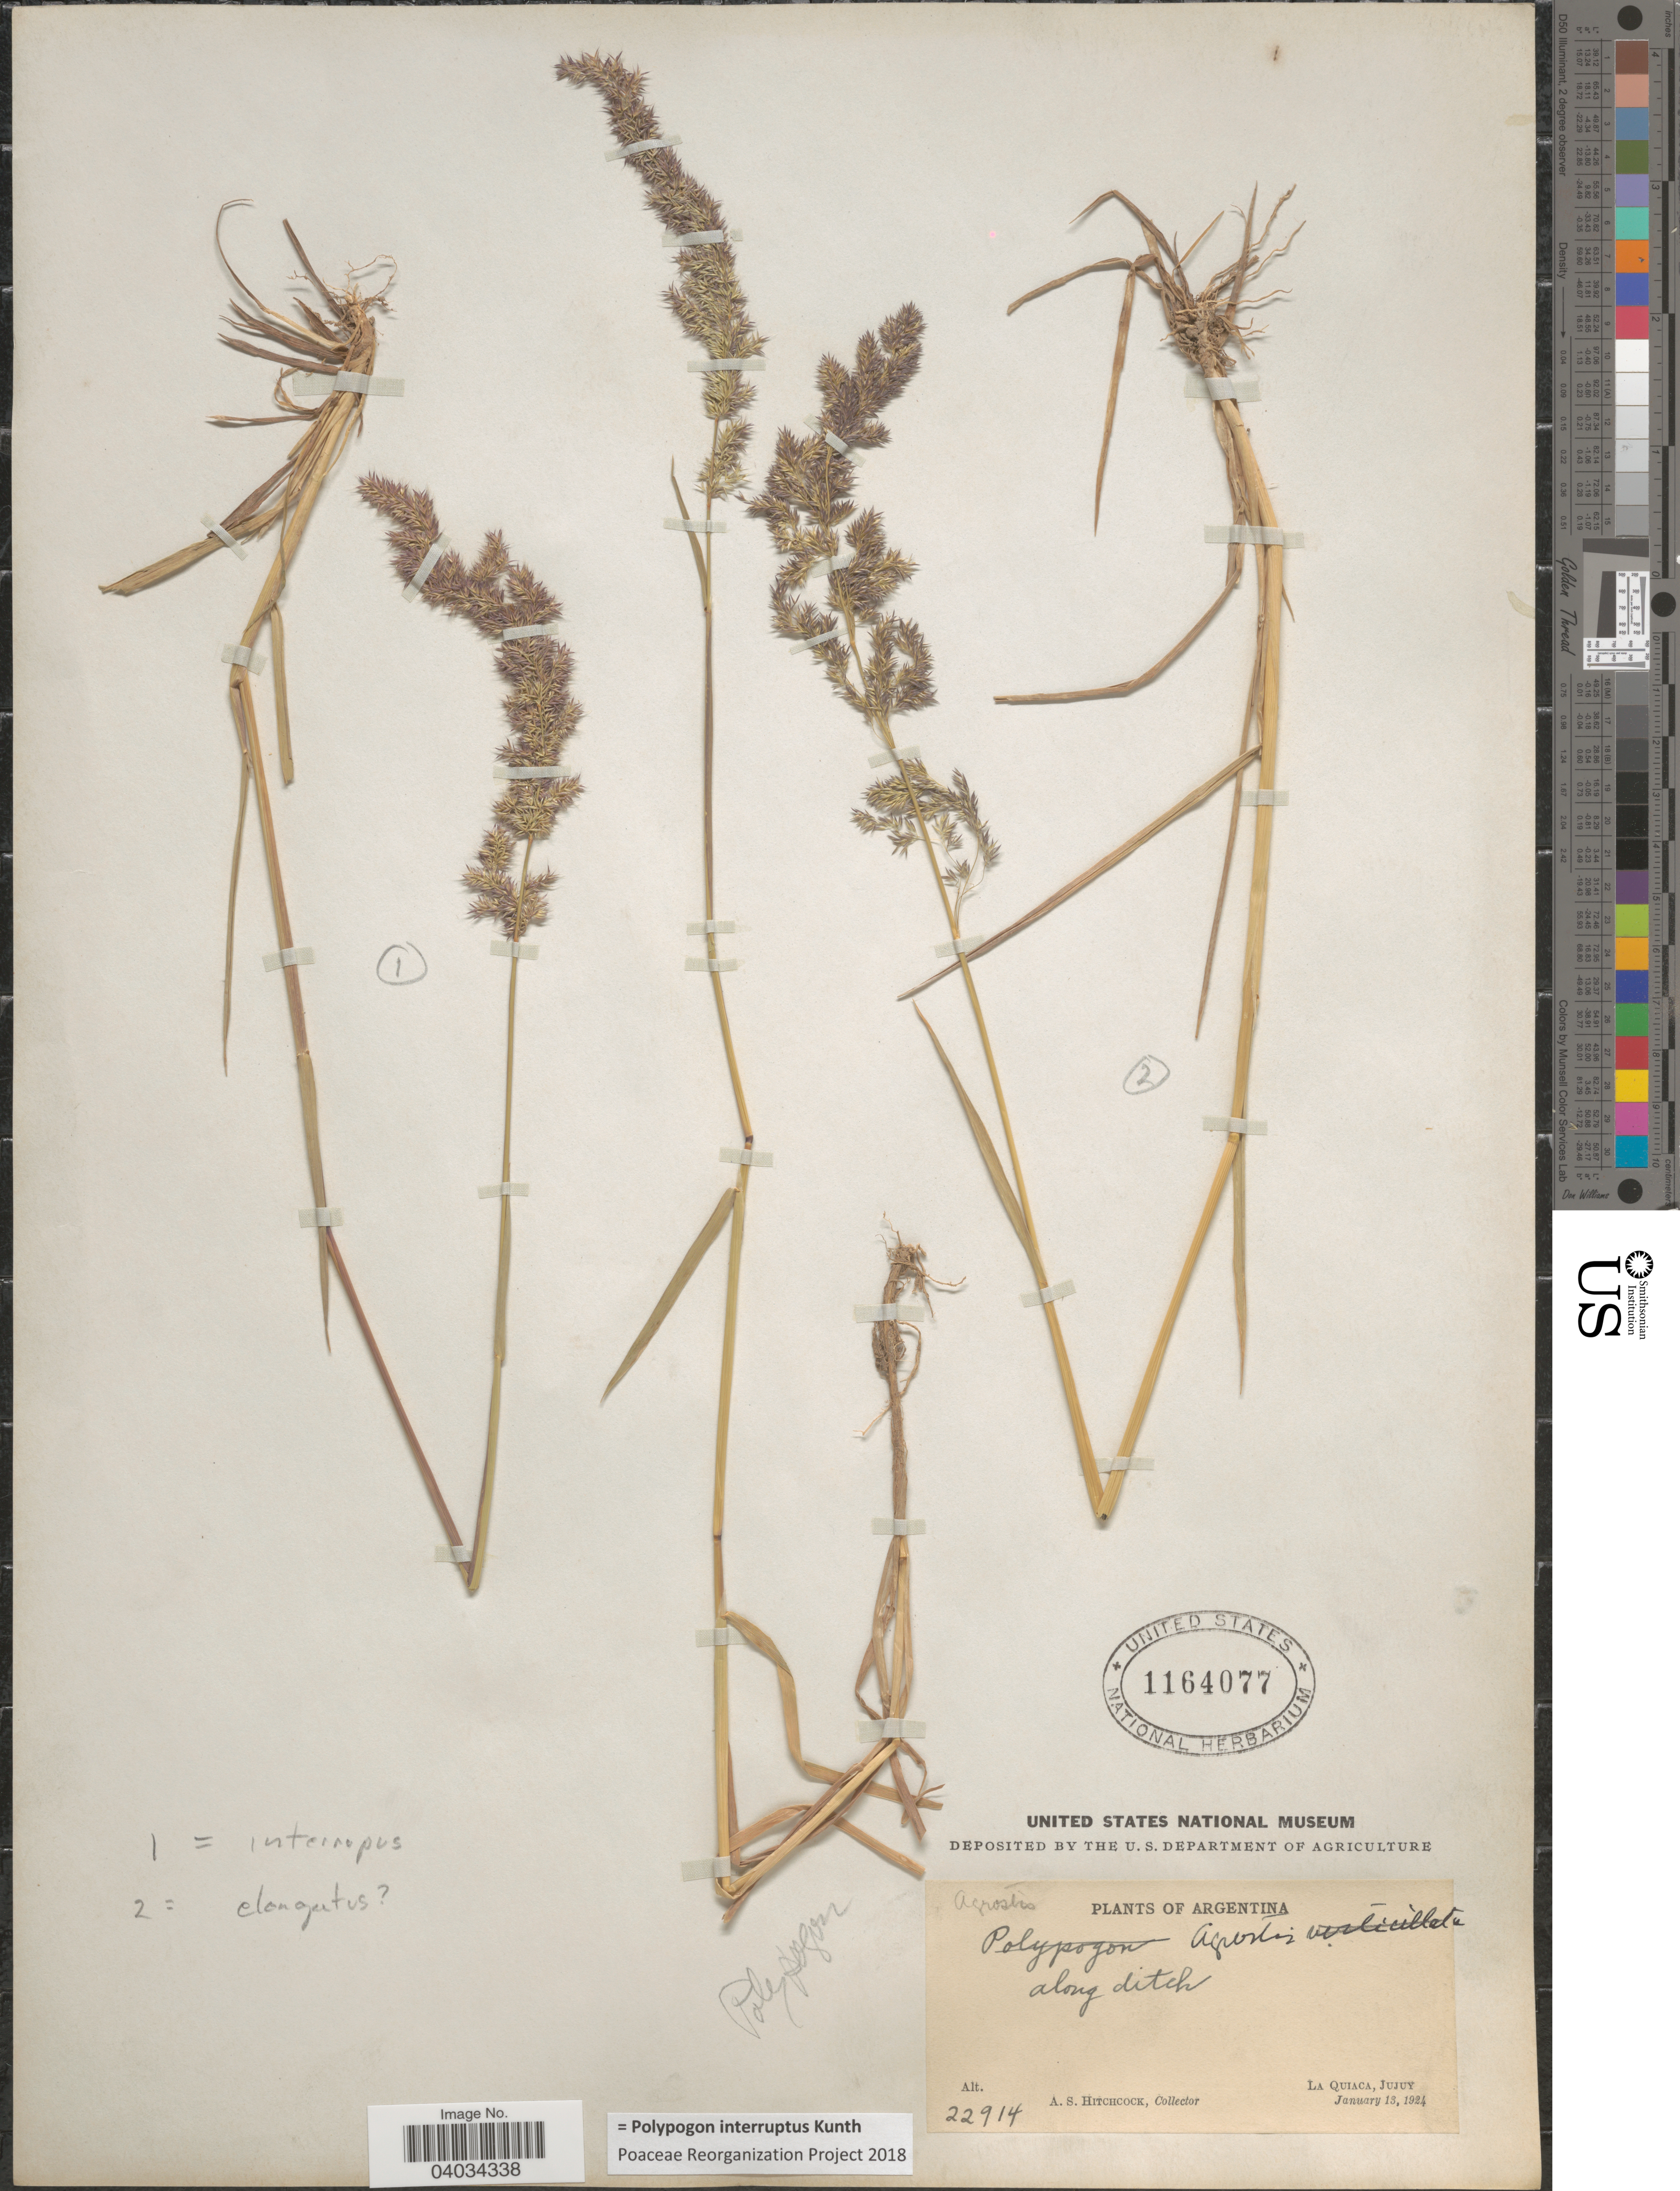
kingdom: Plantae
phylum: Tracheophyta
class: Liliopsida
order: Poales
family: Poaceae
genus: Polypogon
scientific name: Polypogon interruptus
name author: Kunth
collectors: A. S. Hitchcock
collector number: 22914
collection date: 1924-01-13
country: Argentina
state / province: Jujuy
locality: Along ditch. La Quiaca.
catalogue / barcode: US 1164077